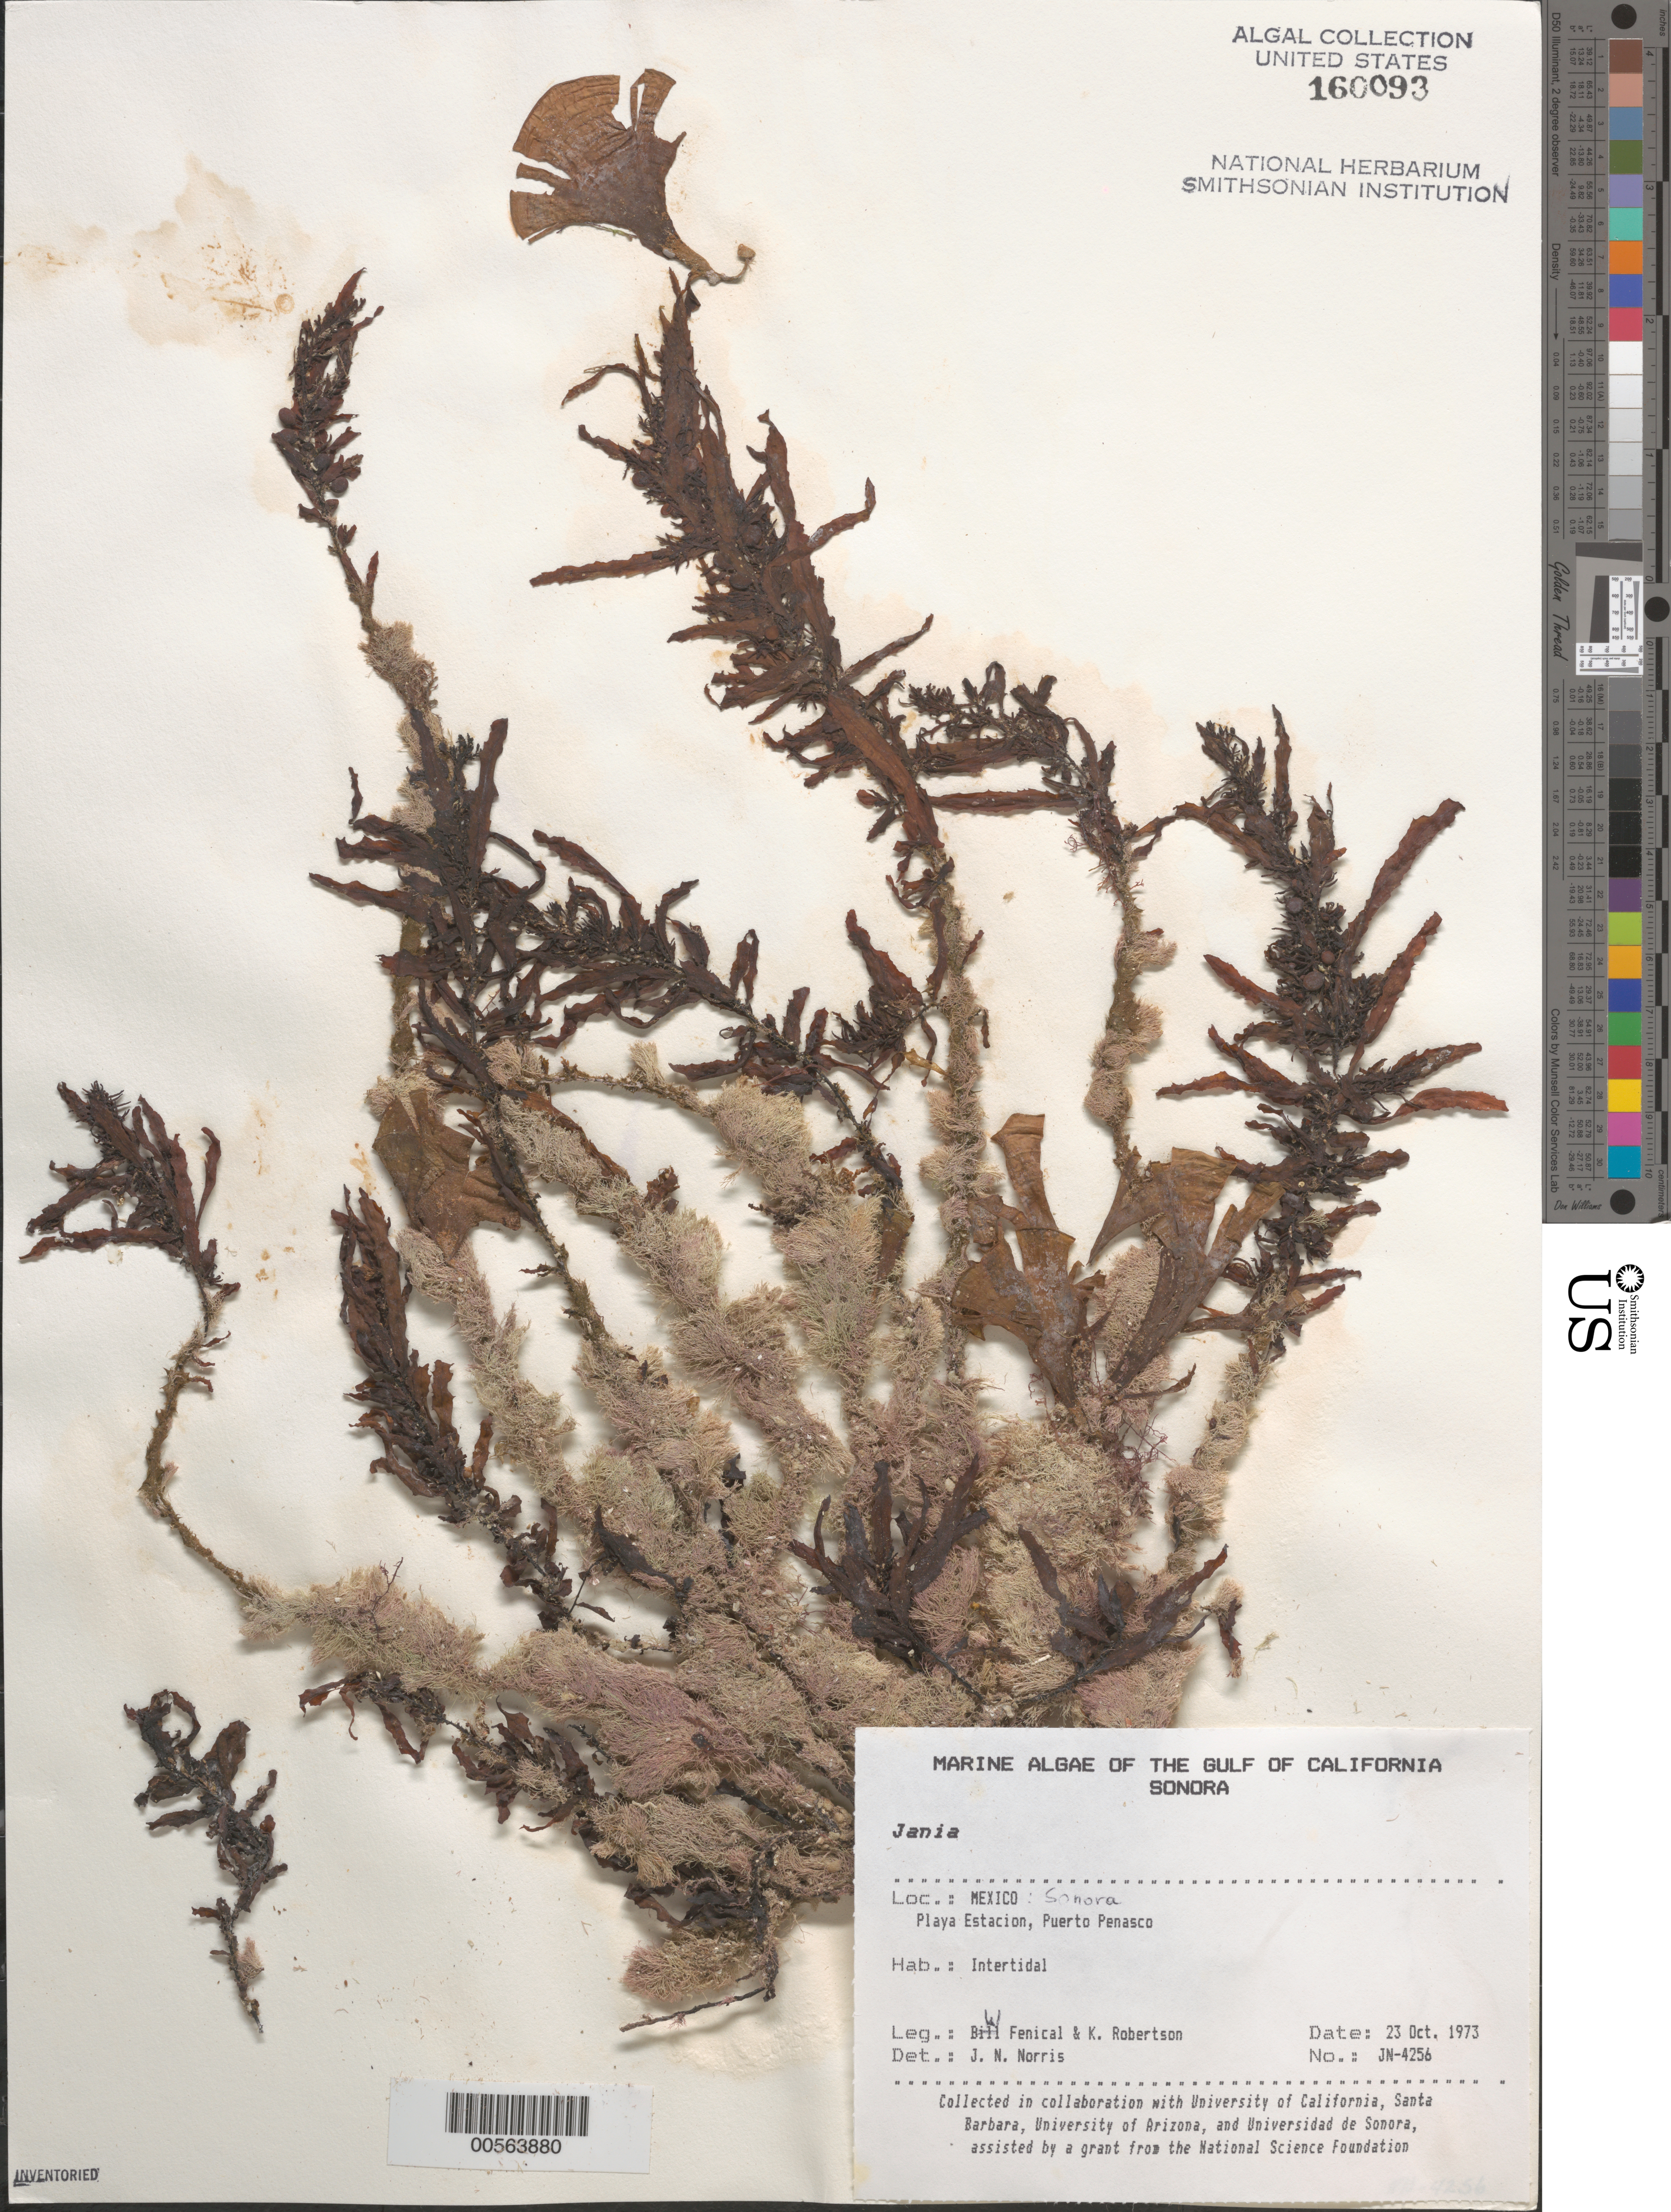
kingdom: Plantae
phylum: Rhodophyta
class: Florideophyceae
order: Corallinales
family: Corallinaceae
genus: Jania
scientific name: Jania sp.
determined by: Norris, James N.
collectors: W. Fenical & K. Robertson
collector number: Jn-4256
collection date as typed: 23 Oct 1973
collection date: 1973-10-23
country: Mexico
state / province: Sonora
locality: Playa Estacion, Puerto Penasco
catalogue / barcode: US 160093